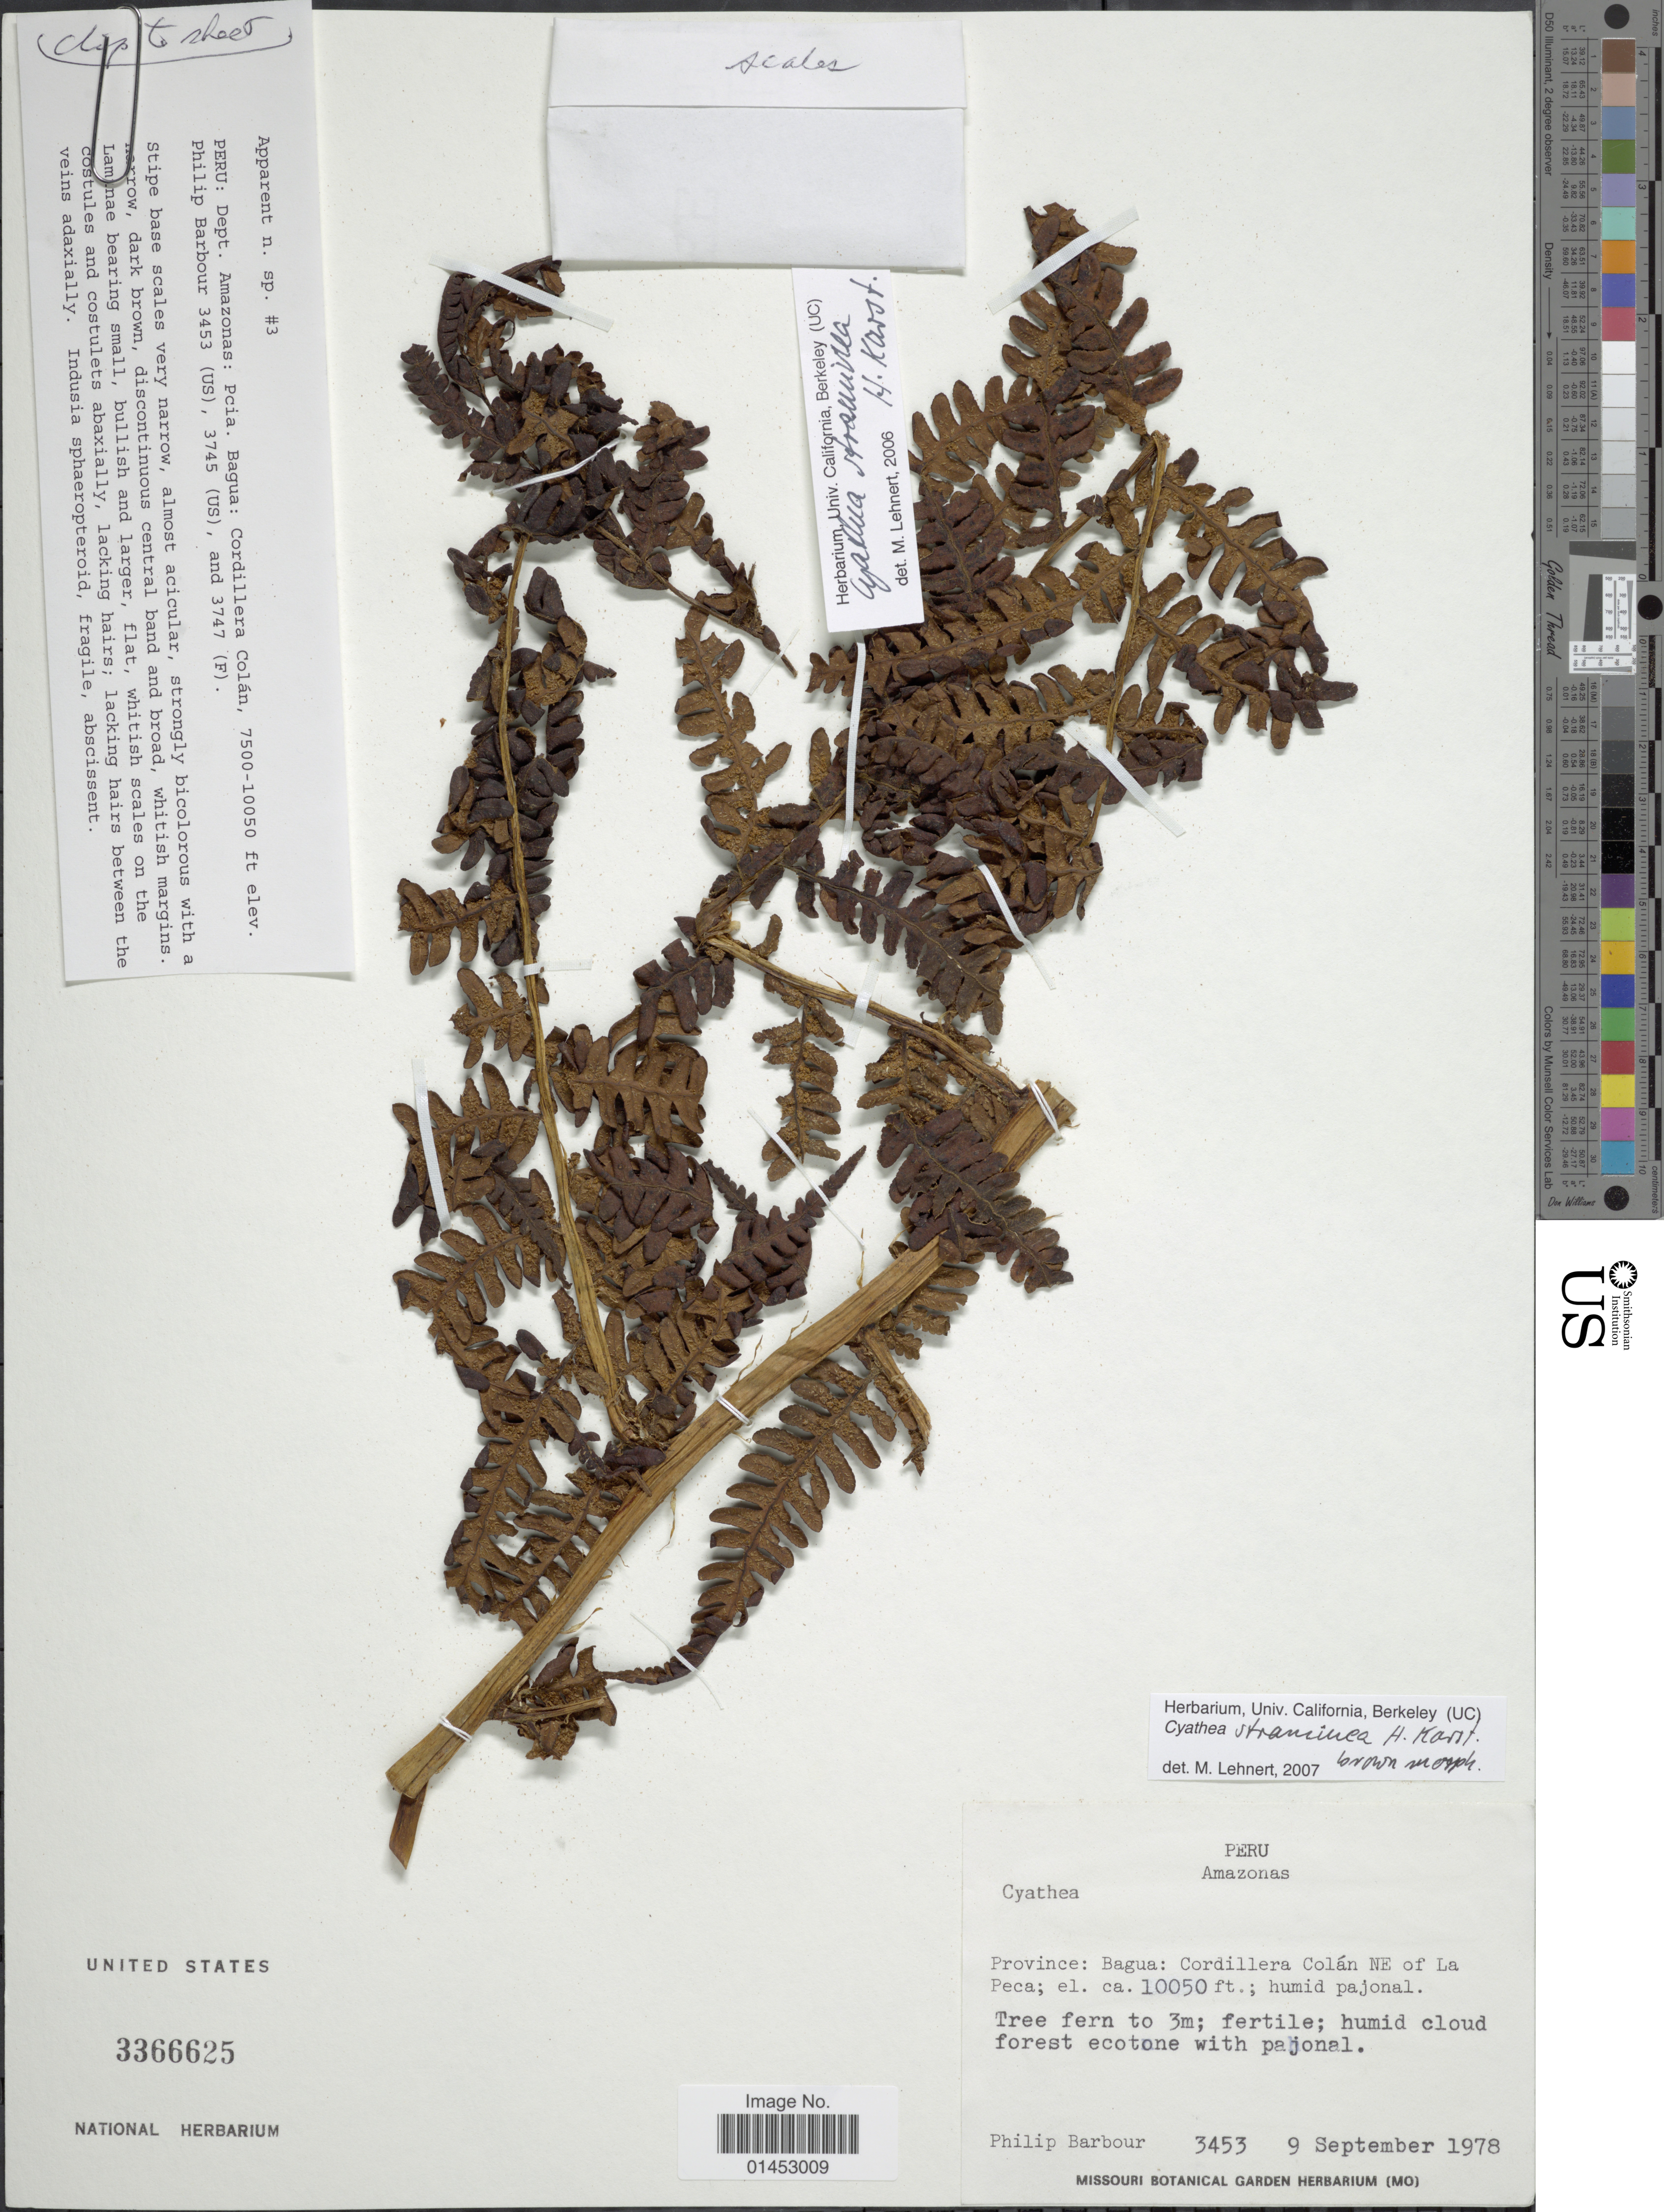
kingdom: Plantae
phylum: Tracheophyta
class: Polypodiopsida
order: Cyatheales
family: Cyatheaceae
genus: Cyathea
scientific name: Cyathea straminea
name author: H. Karst.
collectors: P. Barbour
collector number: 3453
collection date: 1978-09-09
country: Peru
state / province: Amazonas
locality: Province: Bagua: Cordillera Colán NE of La Peca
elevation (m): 3063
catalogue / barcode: US 3366625